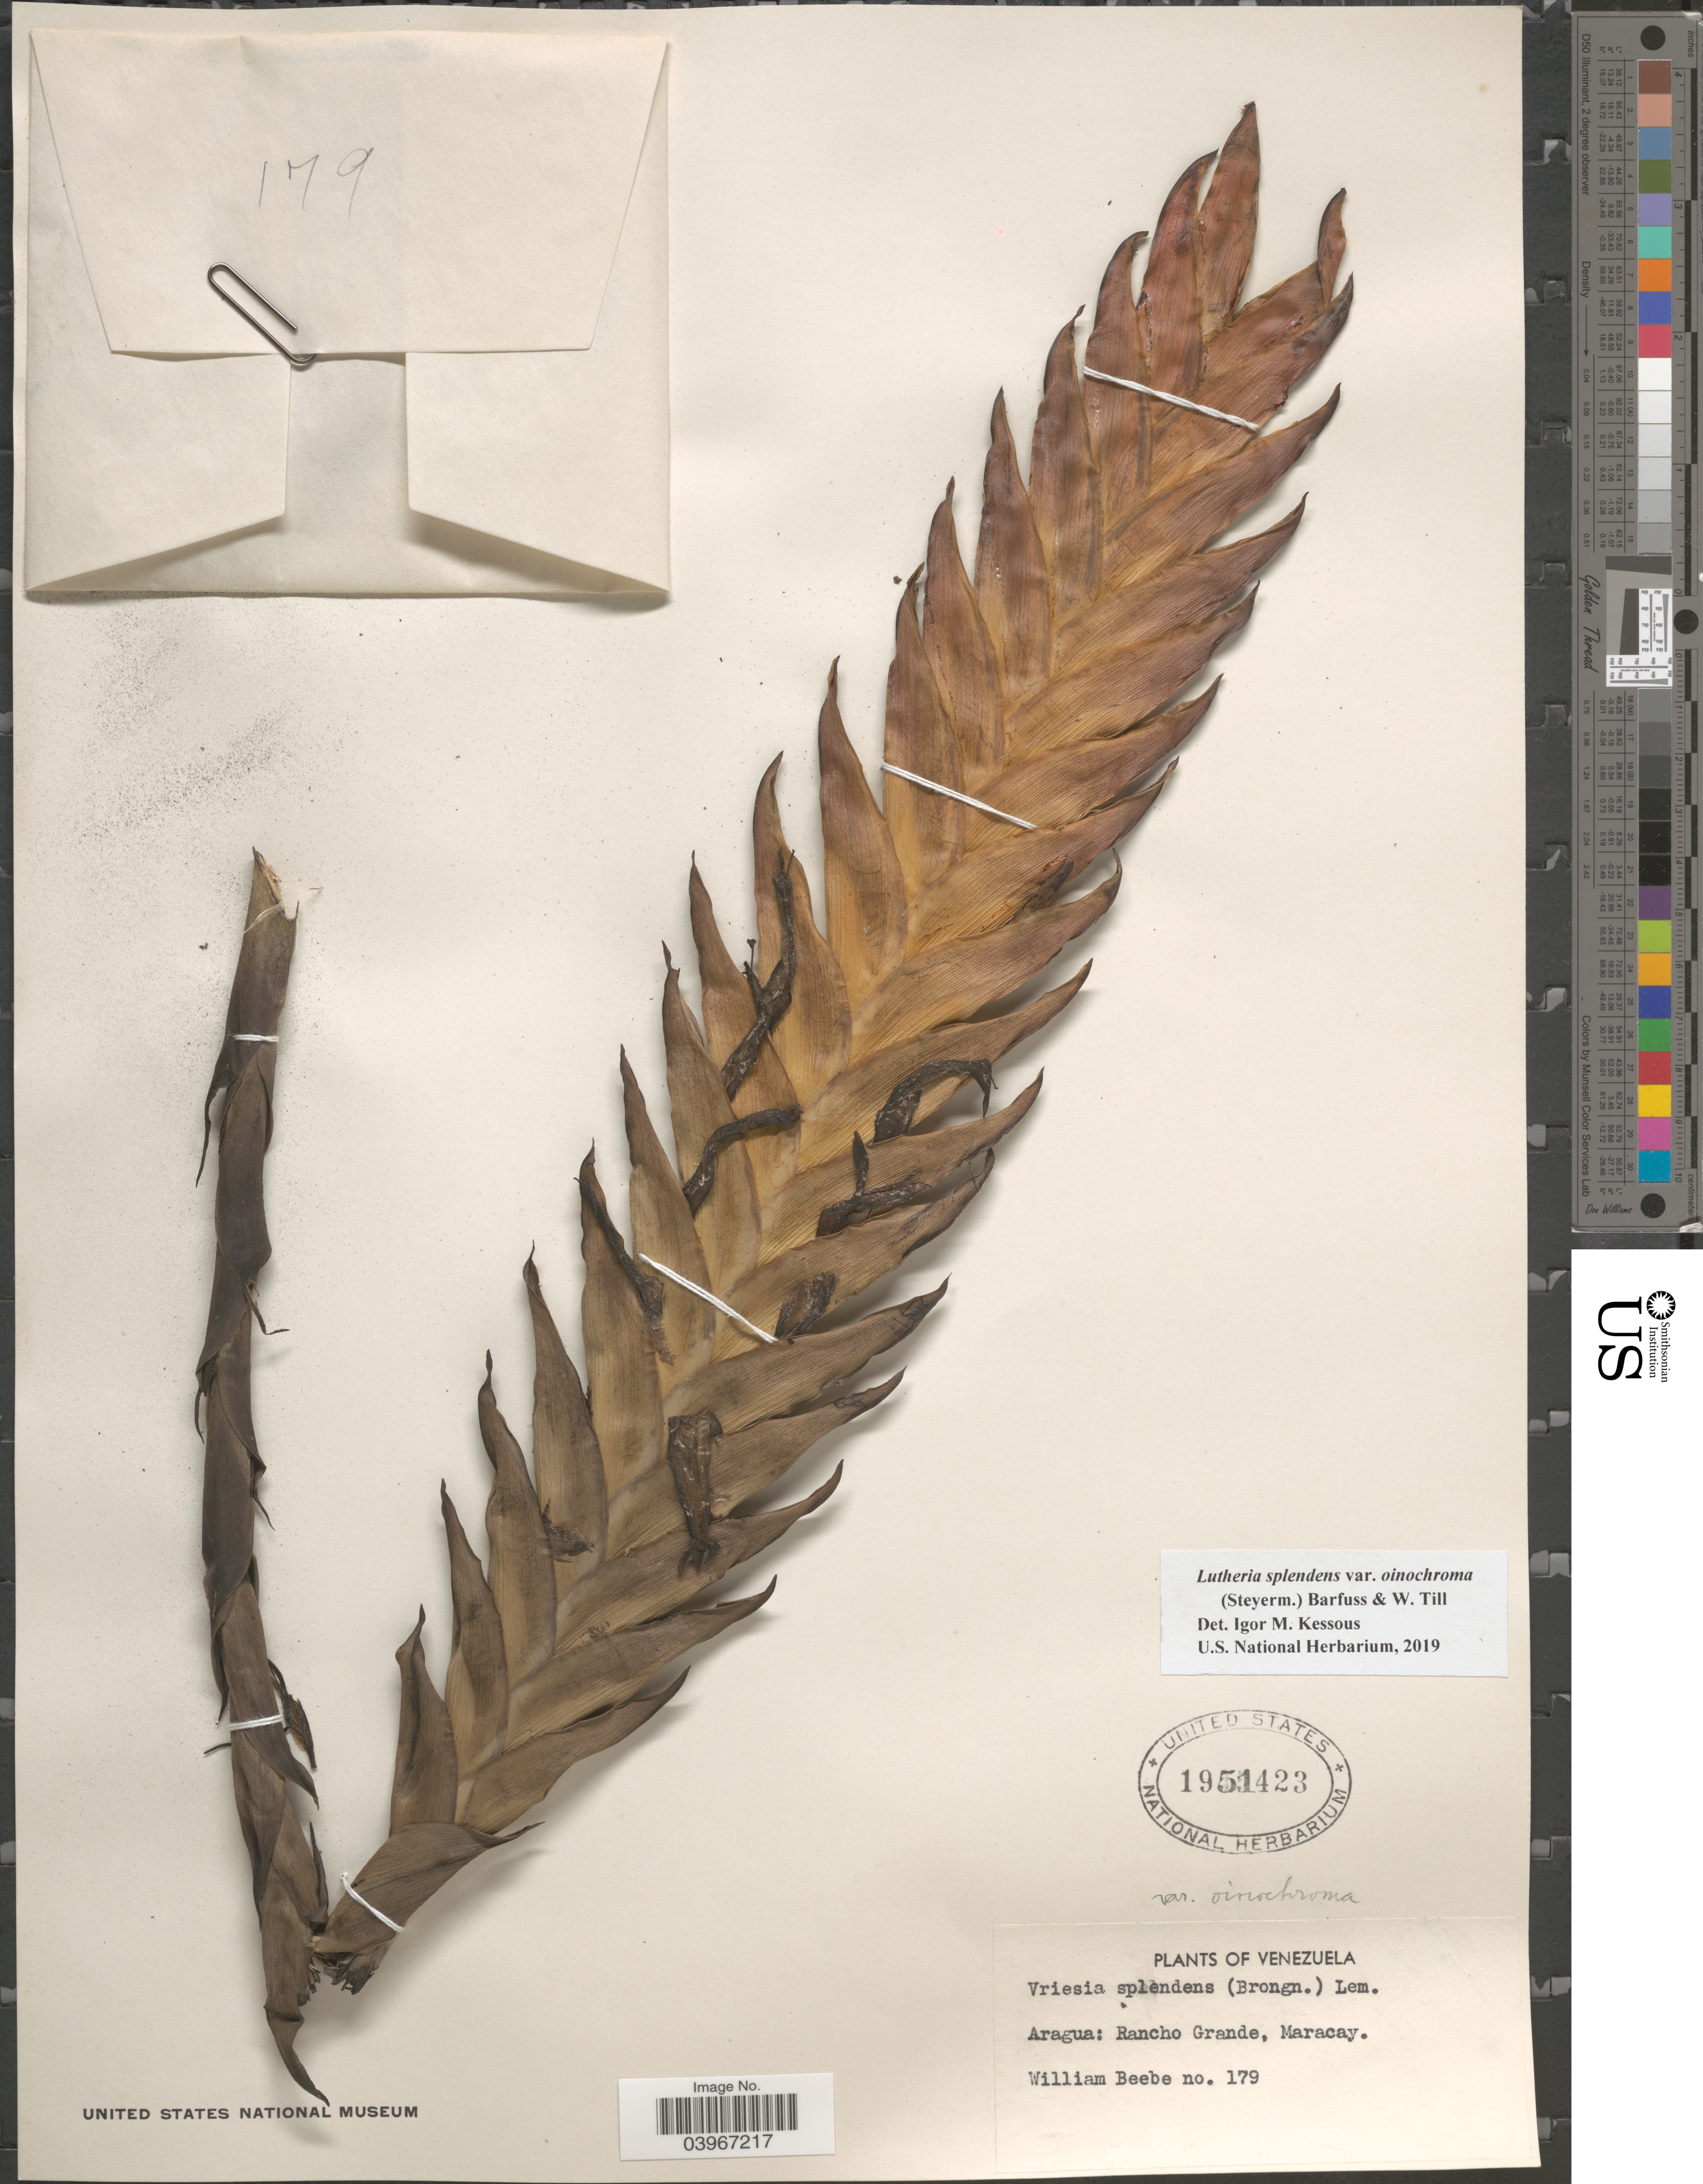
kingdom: Plantae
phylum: Tracheophyta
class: Liliopsida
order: Poales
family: Bromeliaceae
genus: Lutheria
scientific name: Lutheria splendens var. oinochroma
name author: (Steyerm.) Barfuss & W. Till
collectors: W. Beebe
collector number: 179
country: Venezuela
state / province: Aragua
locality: Rancho Grande, Maracay.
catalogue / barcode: US 1951423